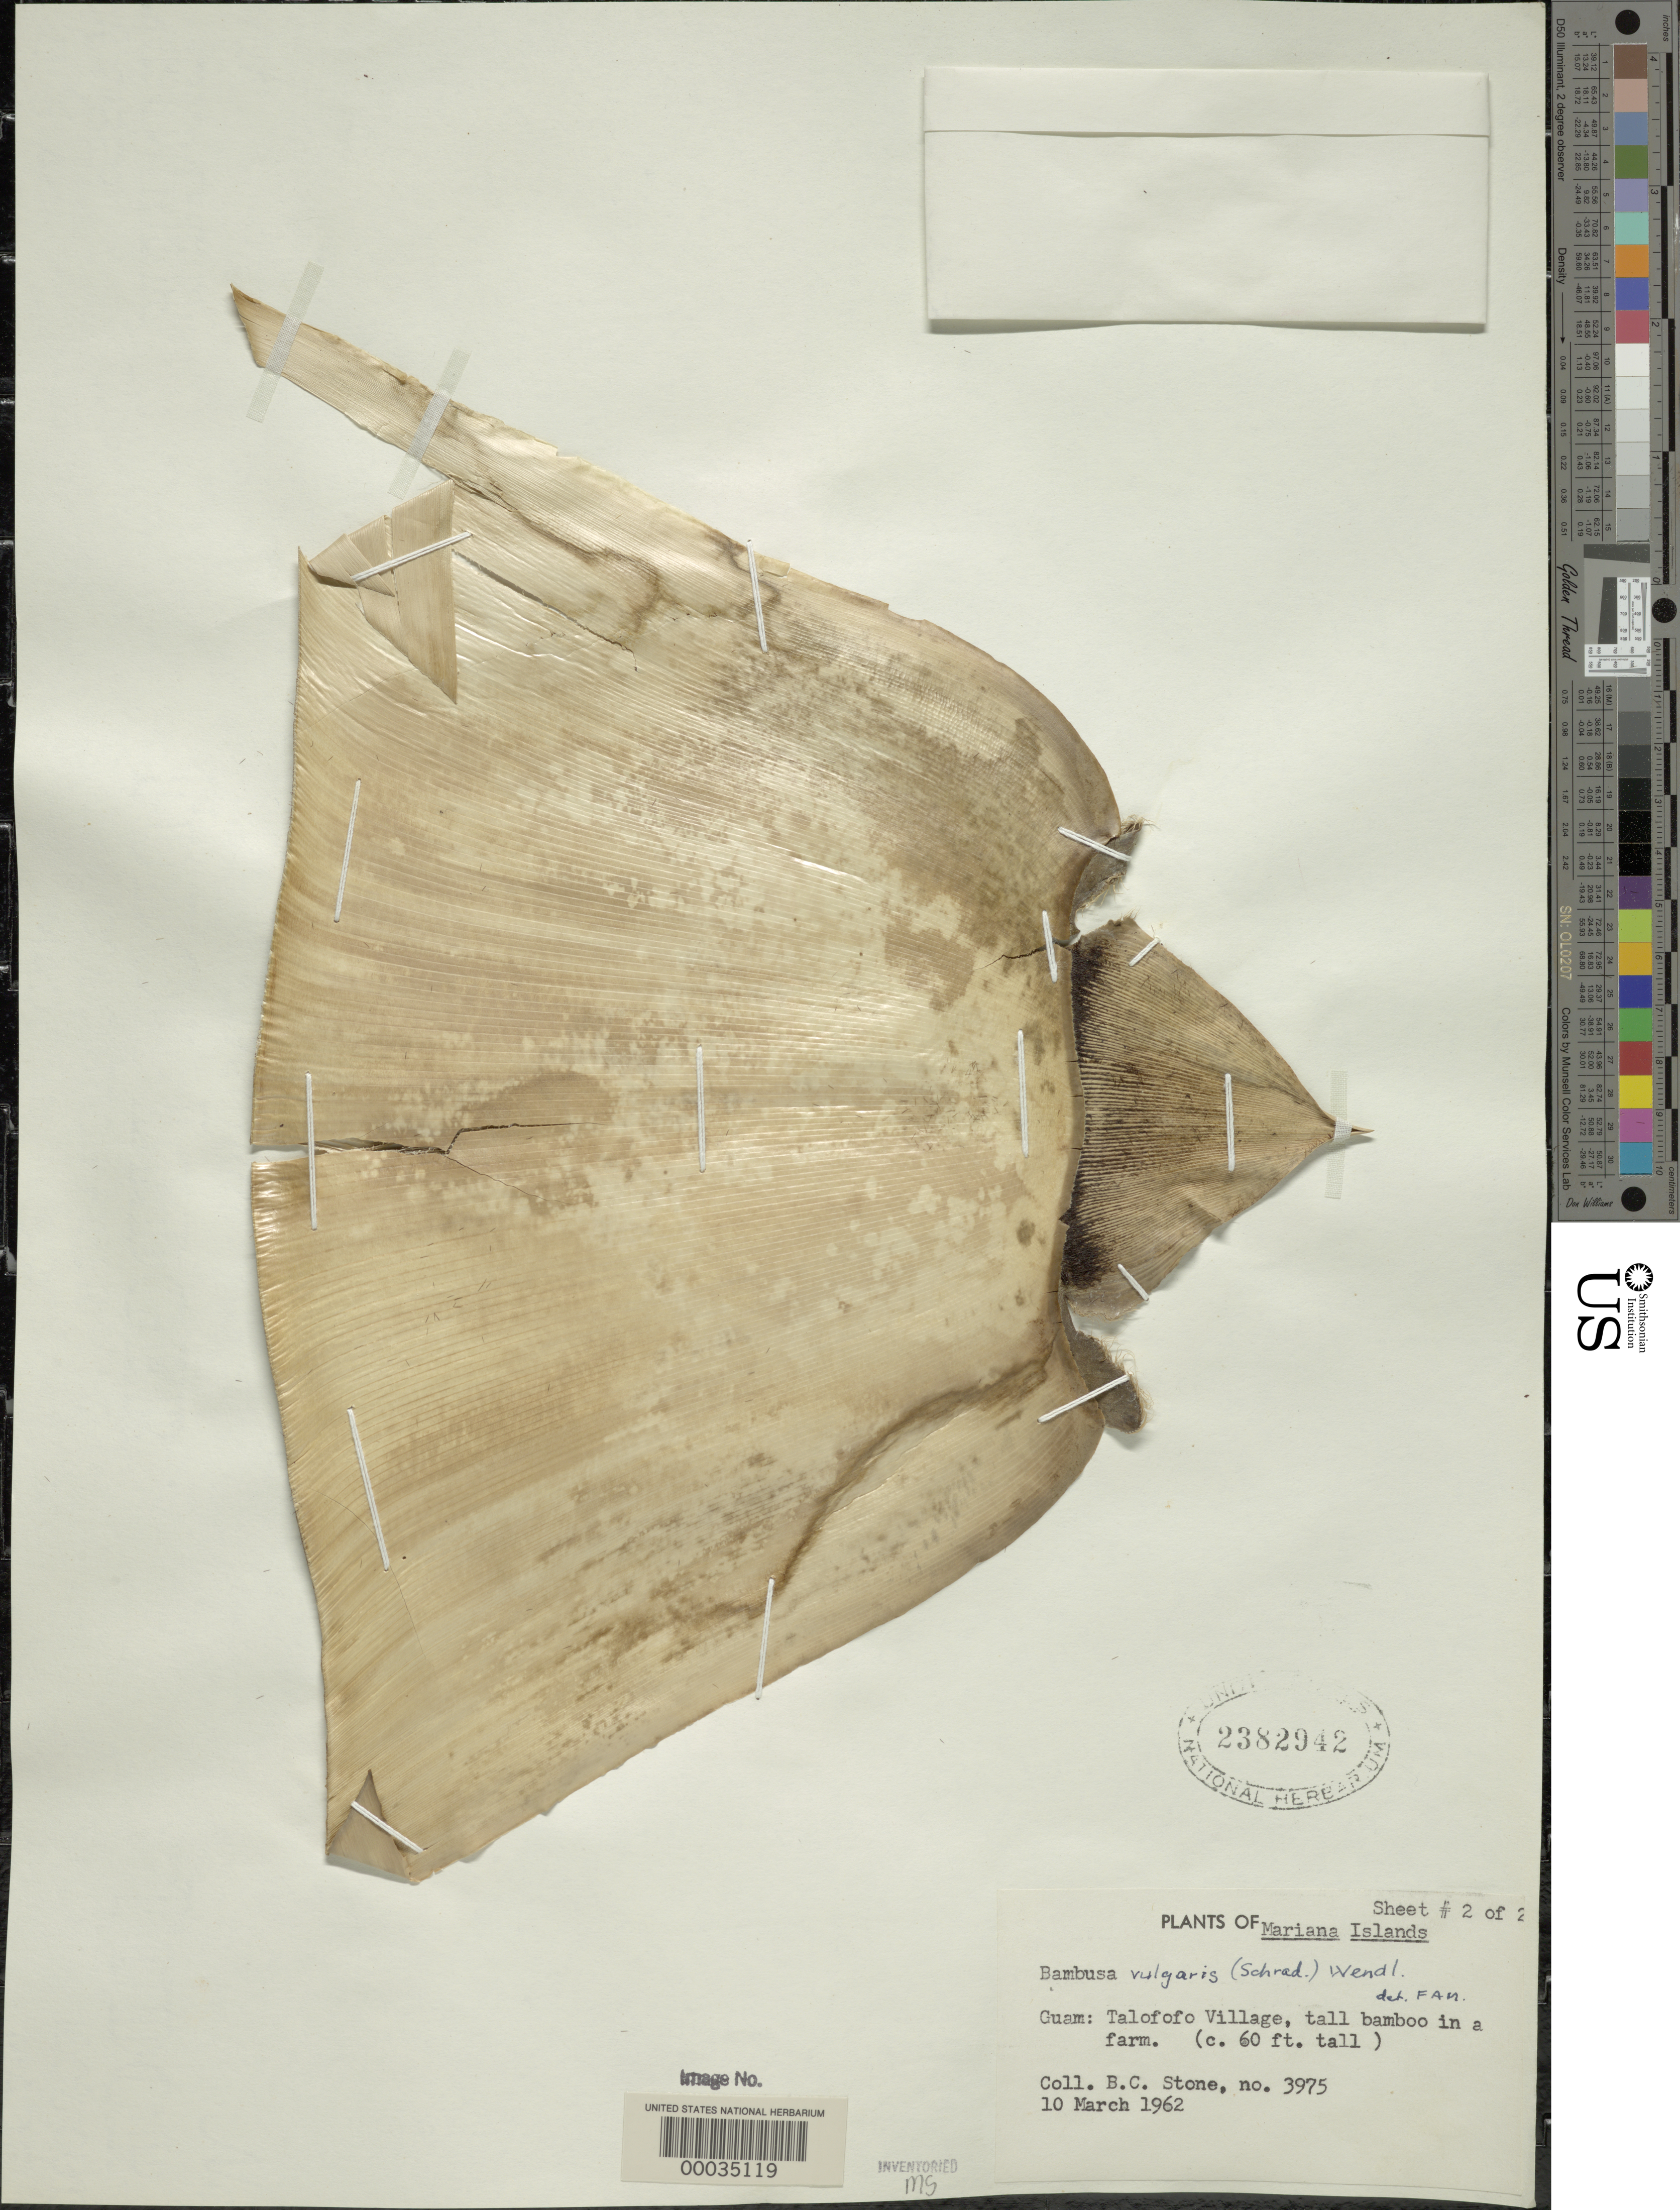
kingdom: Plantae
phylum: Tracheophyta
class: Liliopsida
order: Poales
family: Poaceae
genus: Bambusa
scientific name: Bambusa vulgaris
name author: Schrad. ex J.C. Wendl.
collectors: B. C. Stone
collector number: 3975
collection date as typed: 10 Mar 1962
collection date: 1962-03-10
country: Guam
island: Guam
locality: Talofofo village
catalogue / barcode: US 2382942